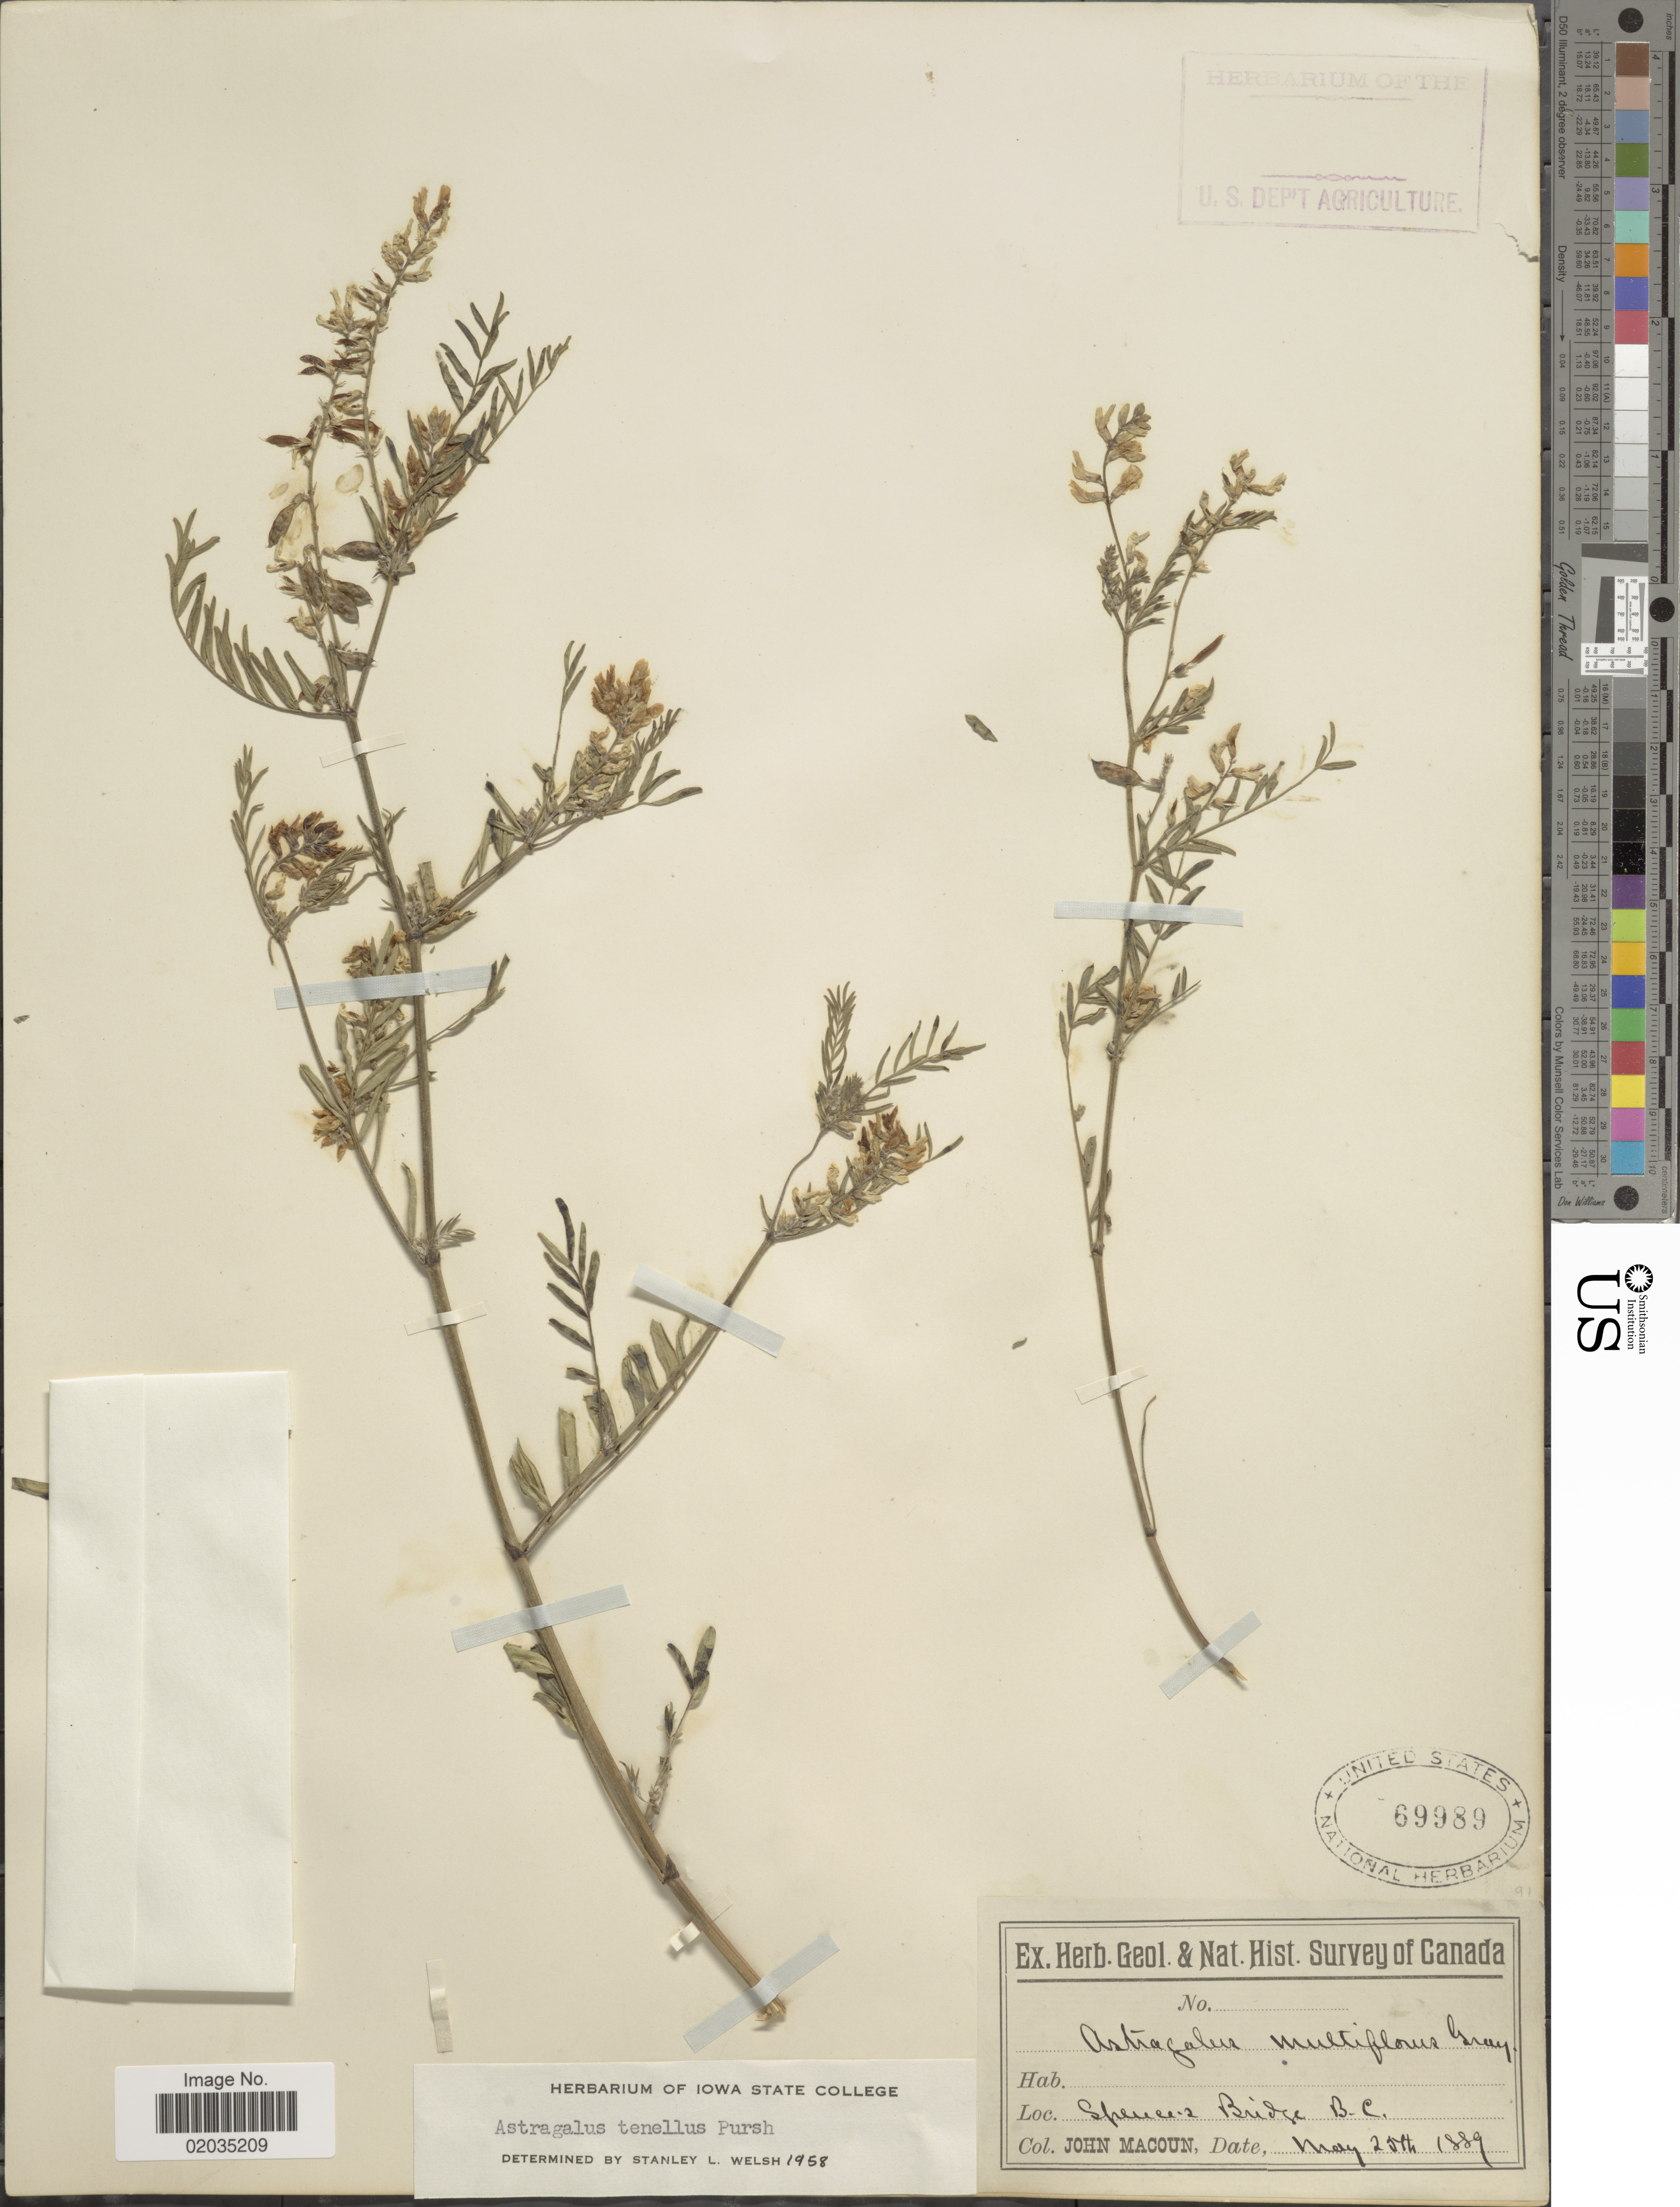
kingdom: Plantae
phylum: Tracheophyta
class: Magnoliopsida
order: Fabales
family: Fabaceae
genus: Astragalus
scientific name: Astragalus tenellus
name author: Pursh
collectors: J. Macoun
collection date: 1889-05-25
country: Canada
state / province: British Columbia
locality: Spencer's Bridge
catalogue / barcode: US 69989